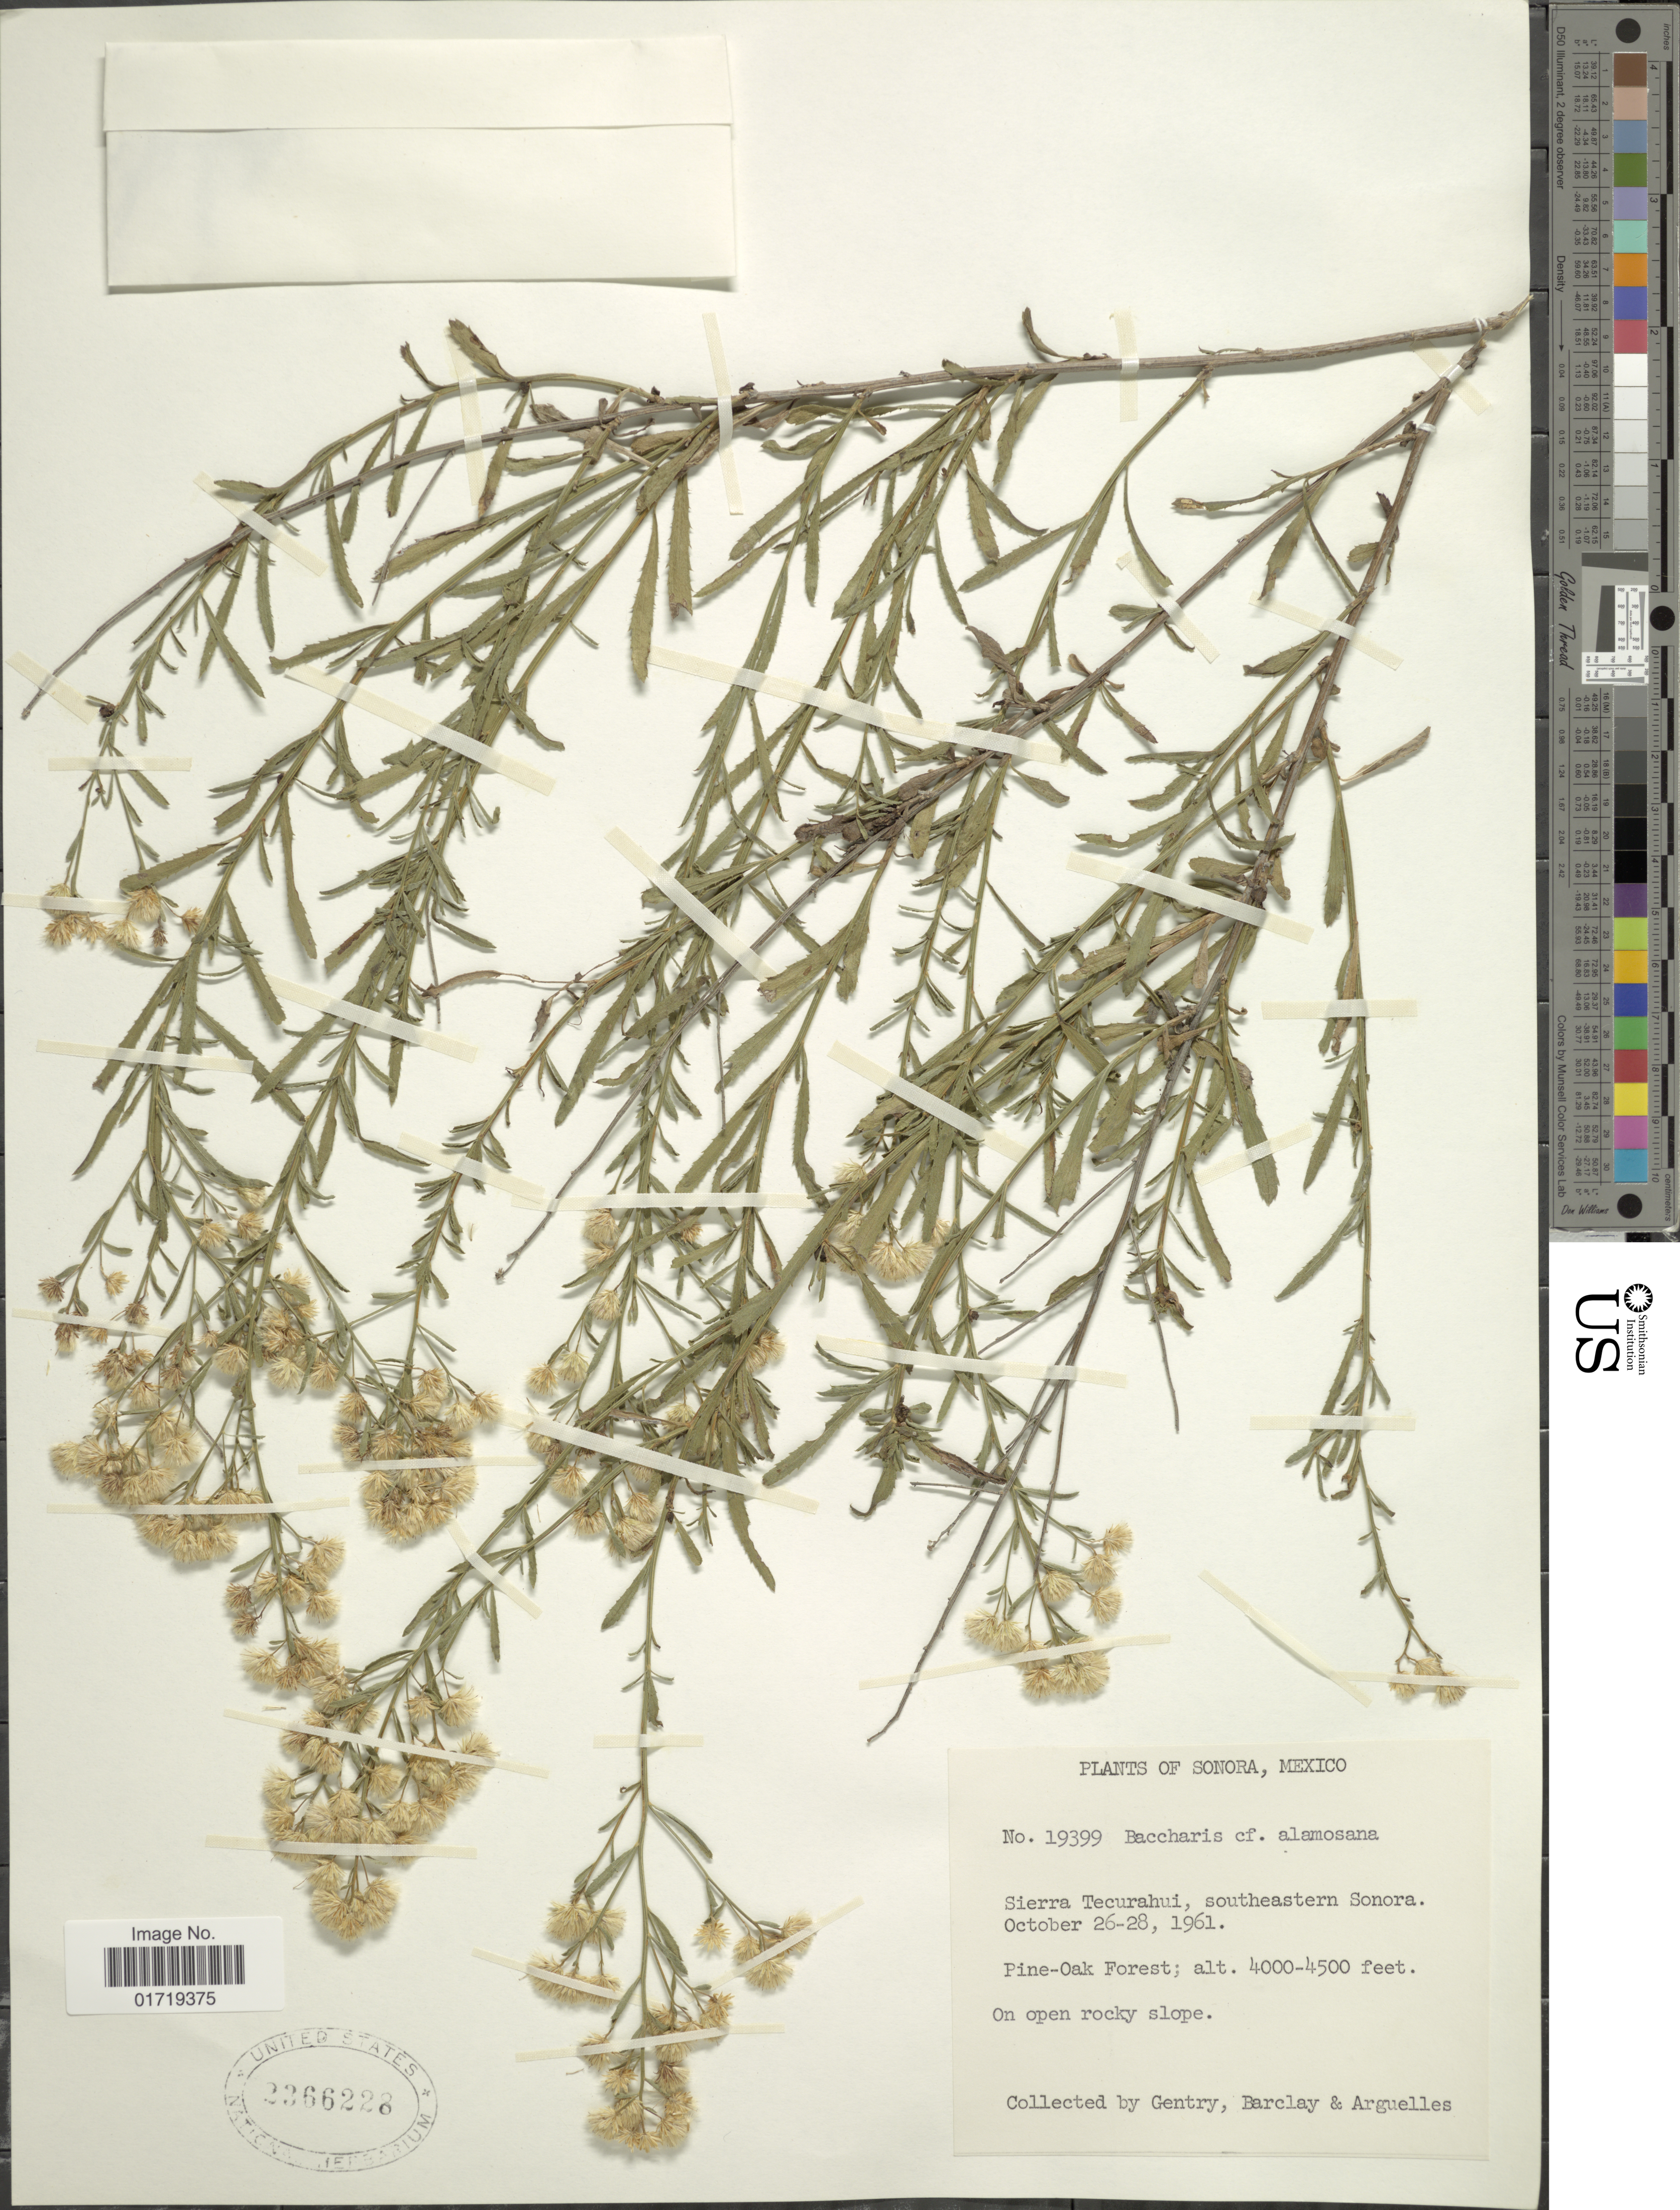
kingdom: Plantae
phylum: Tracheophyta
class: Magnoliopsida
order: Asterales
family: Asteraceae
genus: Baccharis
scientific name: Baccharis alamosana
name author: S.F. Blake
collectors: Gentry, --, -- Barclay & Arguelles, --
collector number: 19399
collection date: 1961-10-26/1961-10-28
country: Mexico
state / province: Sonora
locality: Sierra Tecurahui, southeastern Sonora, Pine-oak Forest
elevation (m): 1219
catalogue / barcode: US 2266228